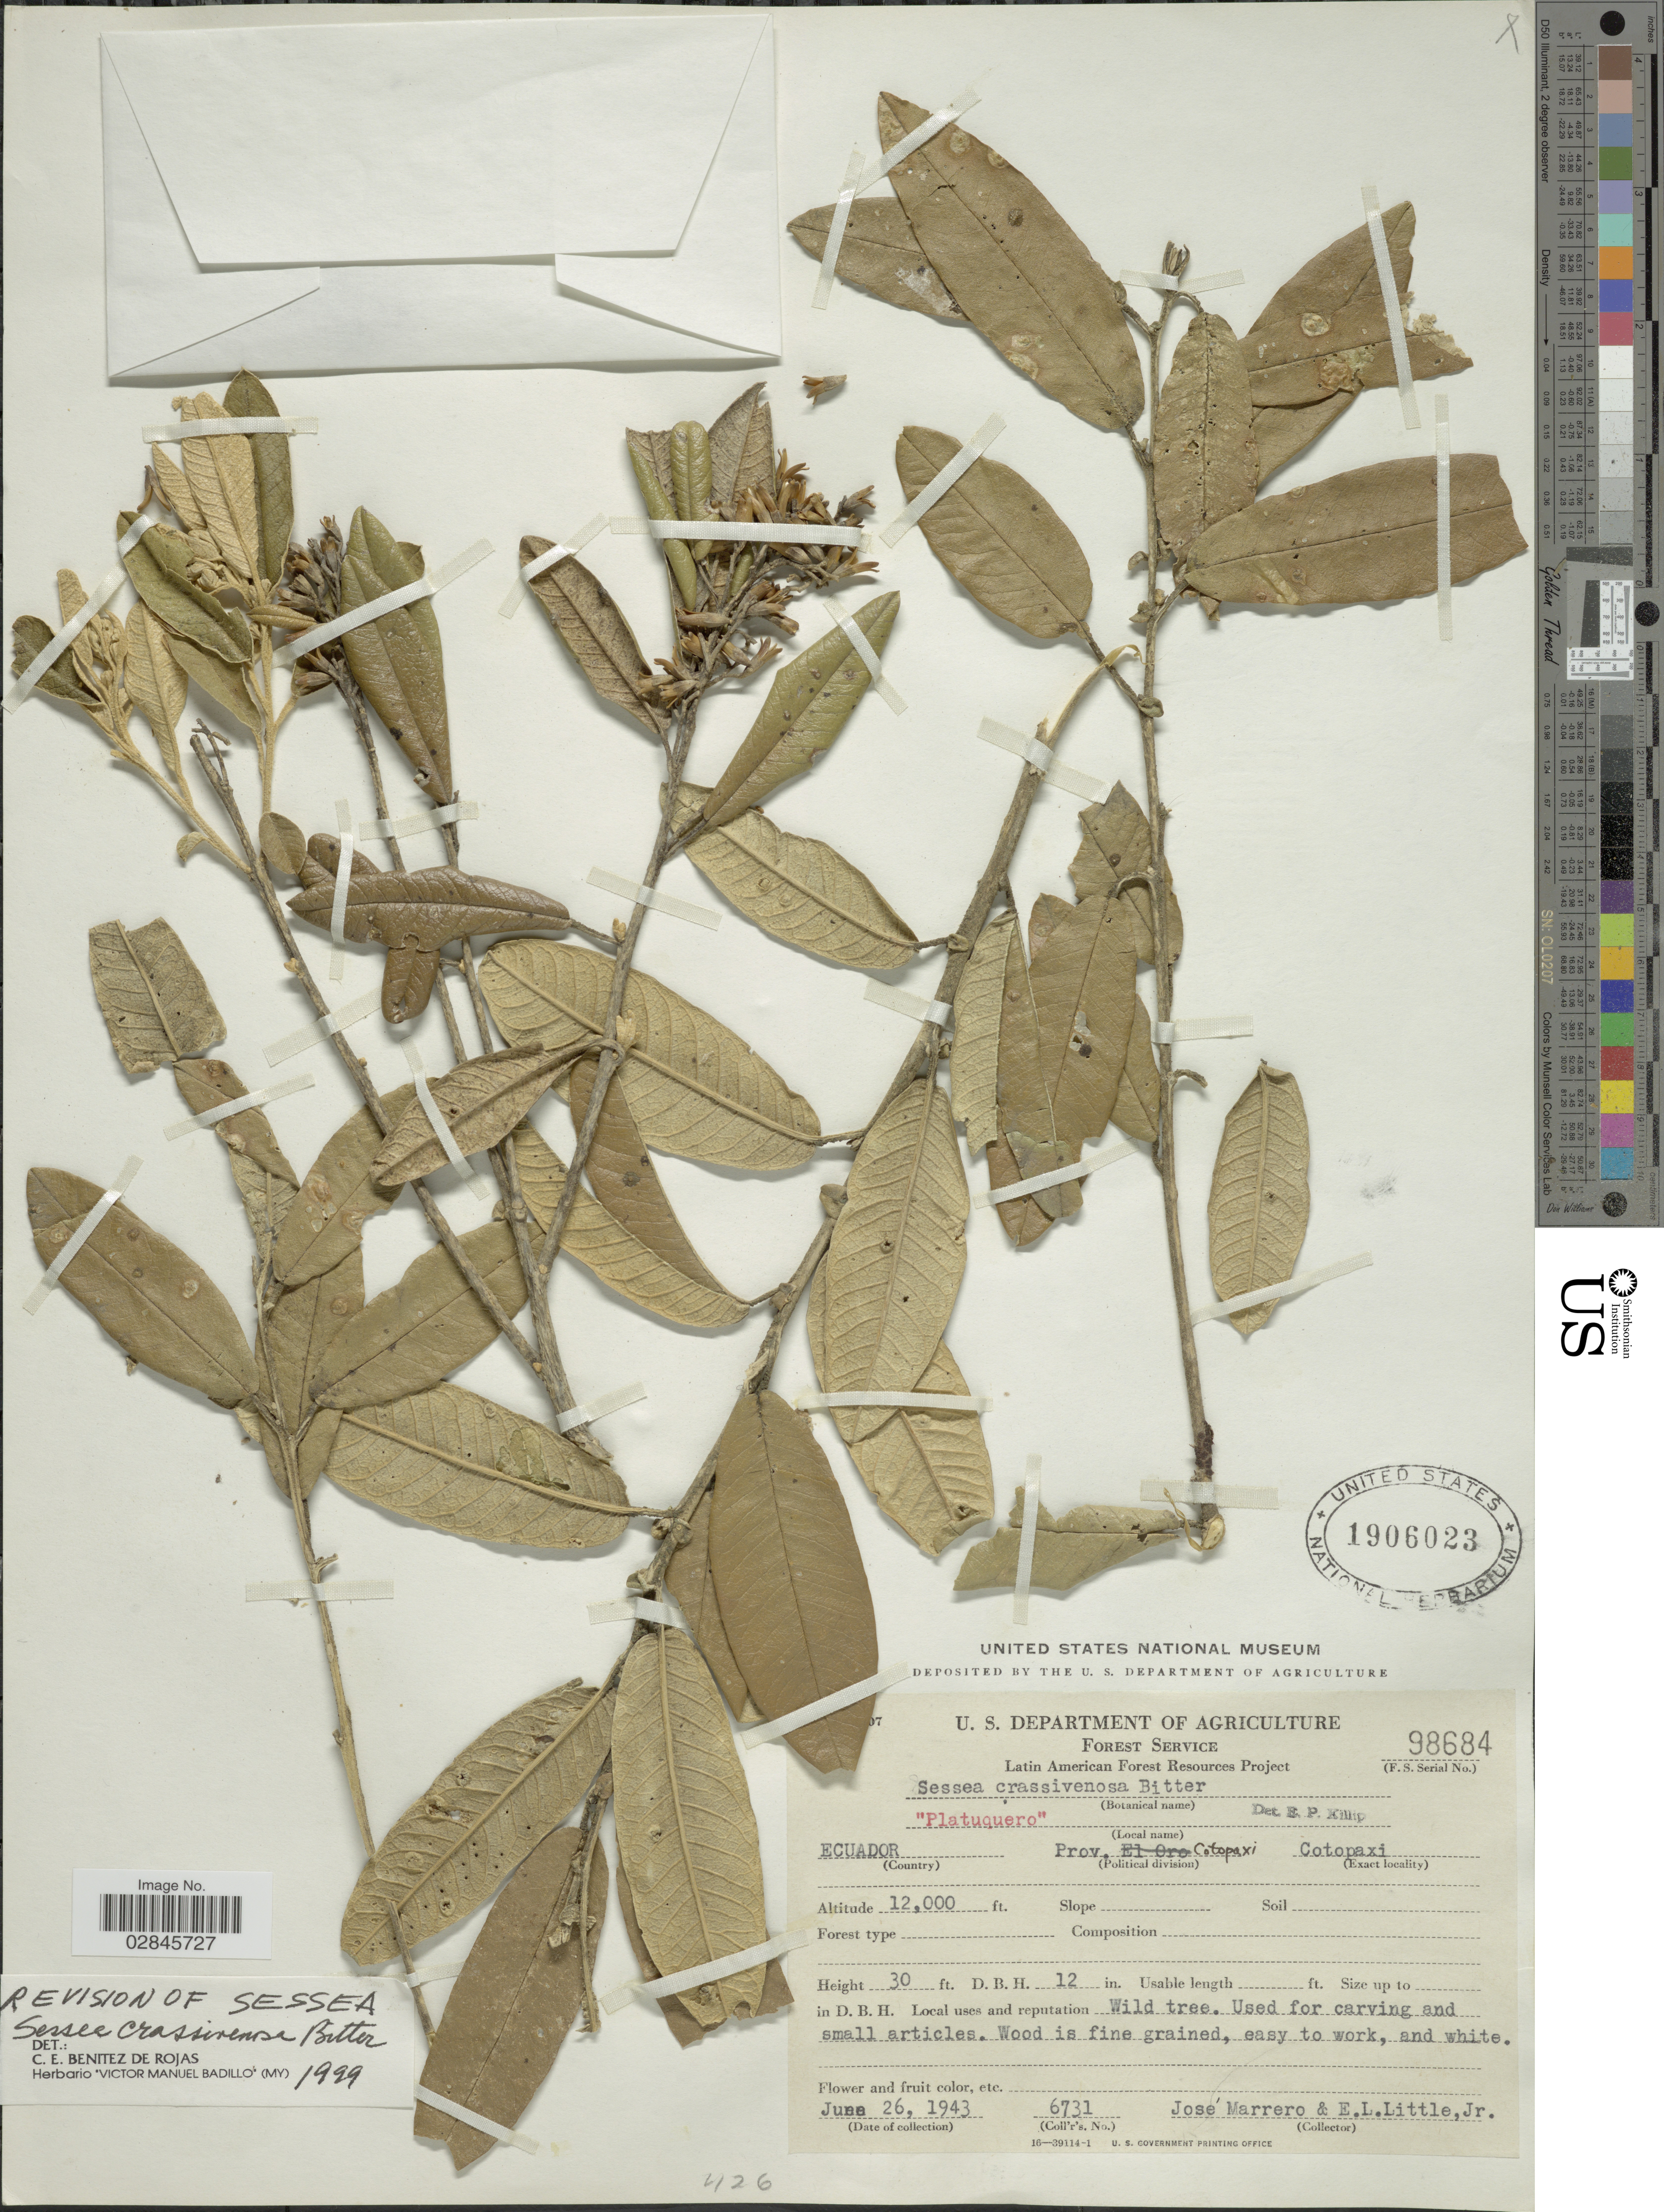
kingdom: Plantae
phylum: Tracheophyta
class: Magnoliopsida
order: Solanales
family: Solanaceae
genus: Sessea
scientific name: Sessea crassivenosa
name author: Bitter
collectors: J. Marrero & E. L. Little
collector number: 6731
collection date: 1943-06-26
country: Ecuador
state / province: Cotopaxi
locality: Cotopaxi.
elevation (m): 3658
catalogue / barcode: US 1906023